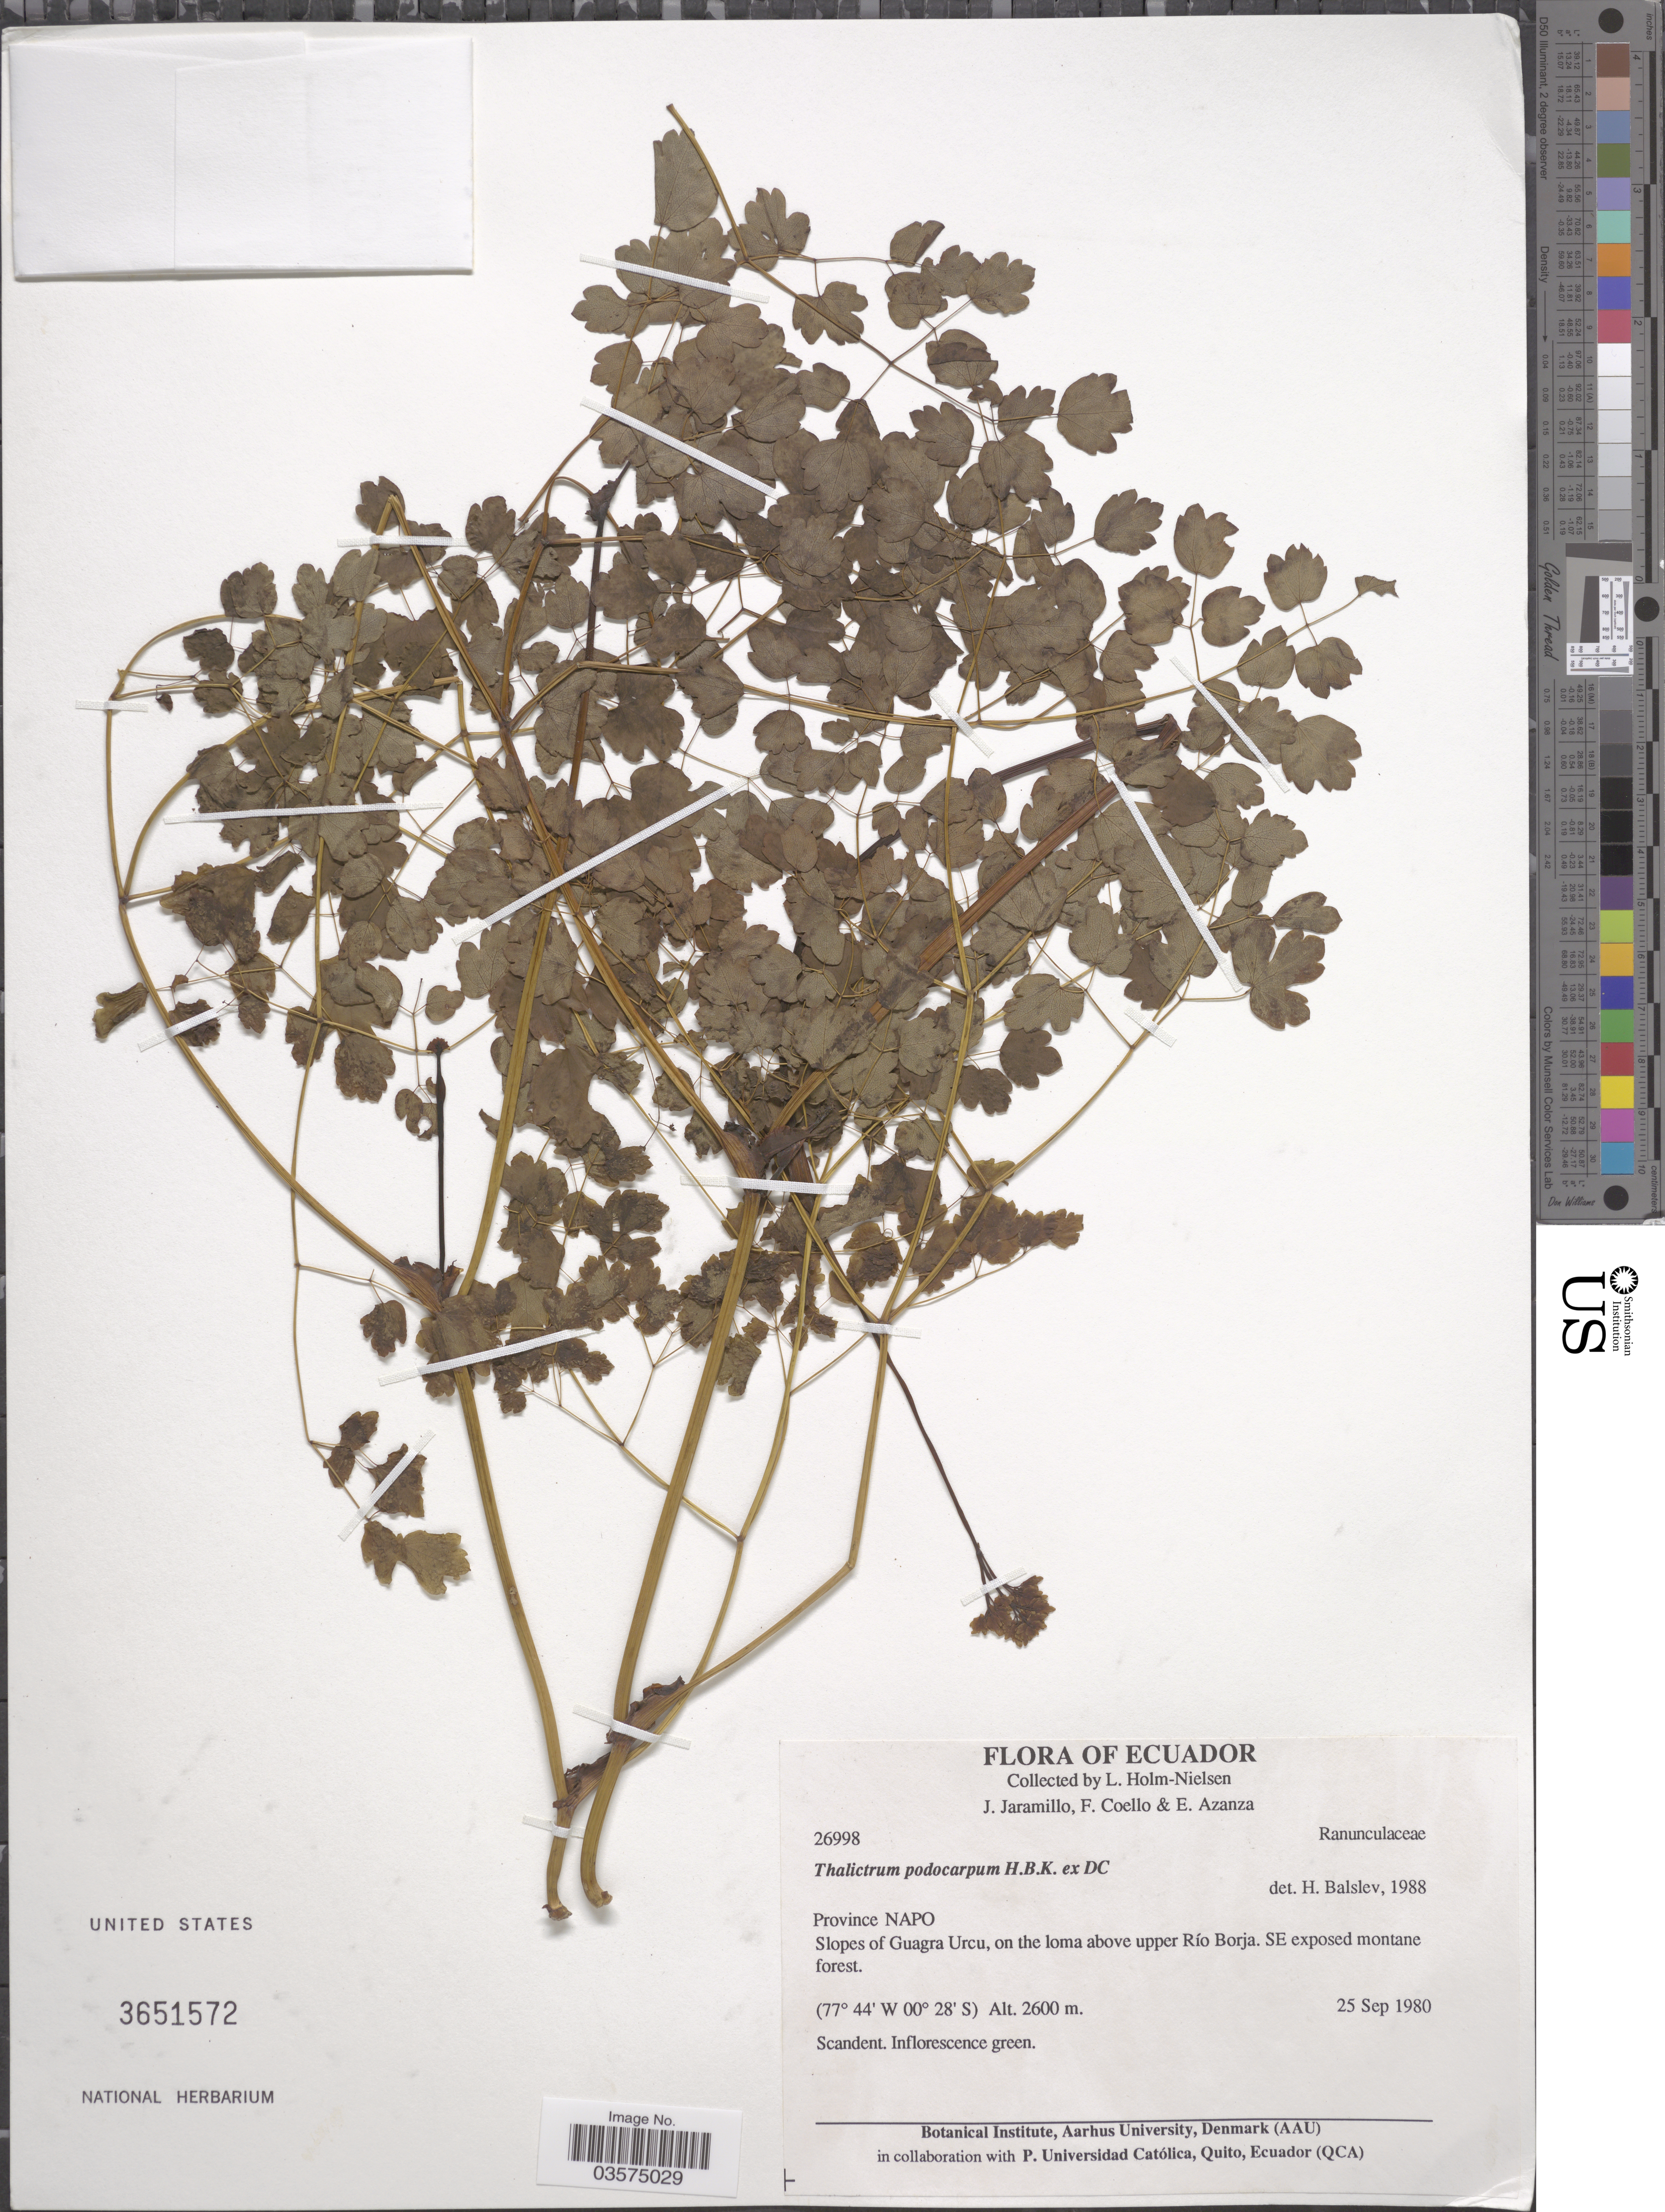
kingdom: Plantae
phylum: Tracheophyta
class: Magnoliopsida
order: Ranunculales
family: Ranunculaceae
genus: Thalictrum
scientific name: Thalictrum podocarpum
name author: Kunth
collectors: L. Holm-Nielsen, J. Jaramillo, F. Coello & E. Azanza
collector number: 26998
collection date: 1980-09-25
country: Ecuador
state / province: Napo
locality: Slopes of Guagra Urcu, on the loma above upper Río Borja. SE exposed montane forest.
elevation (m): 2600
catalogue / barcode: US 3651572